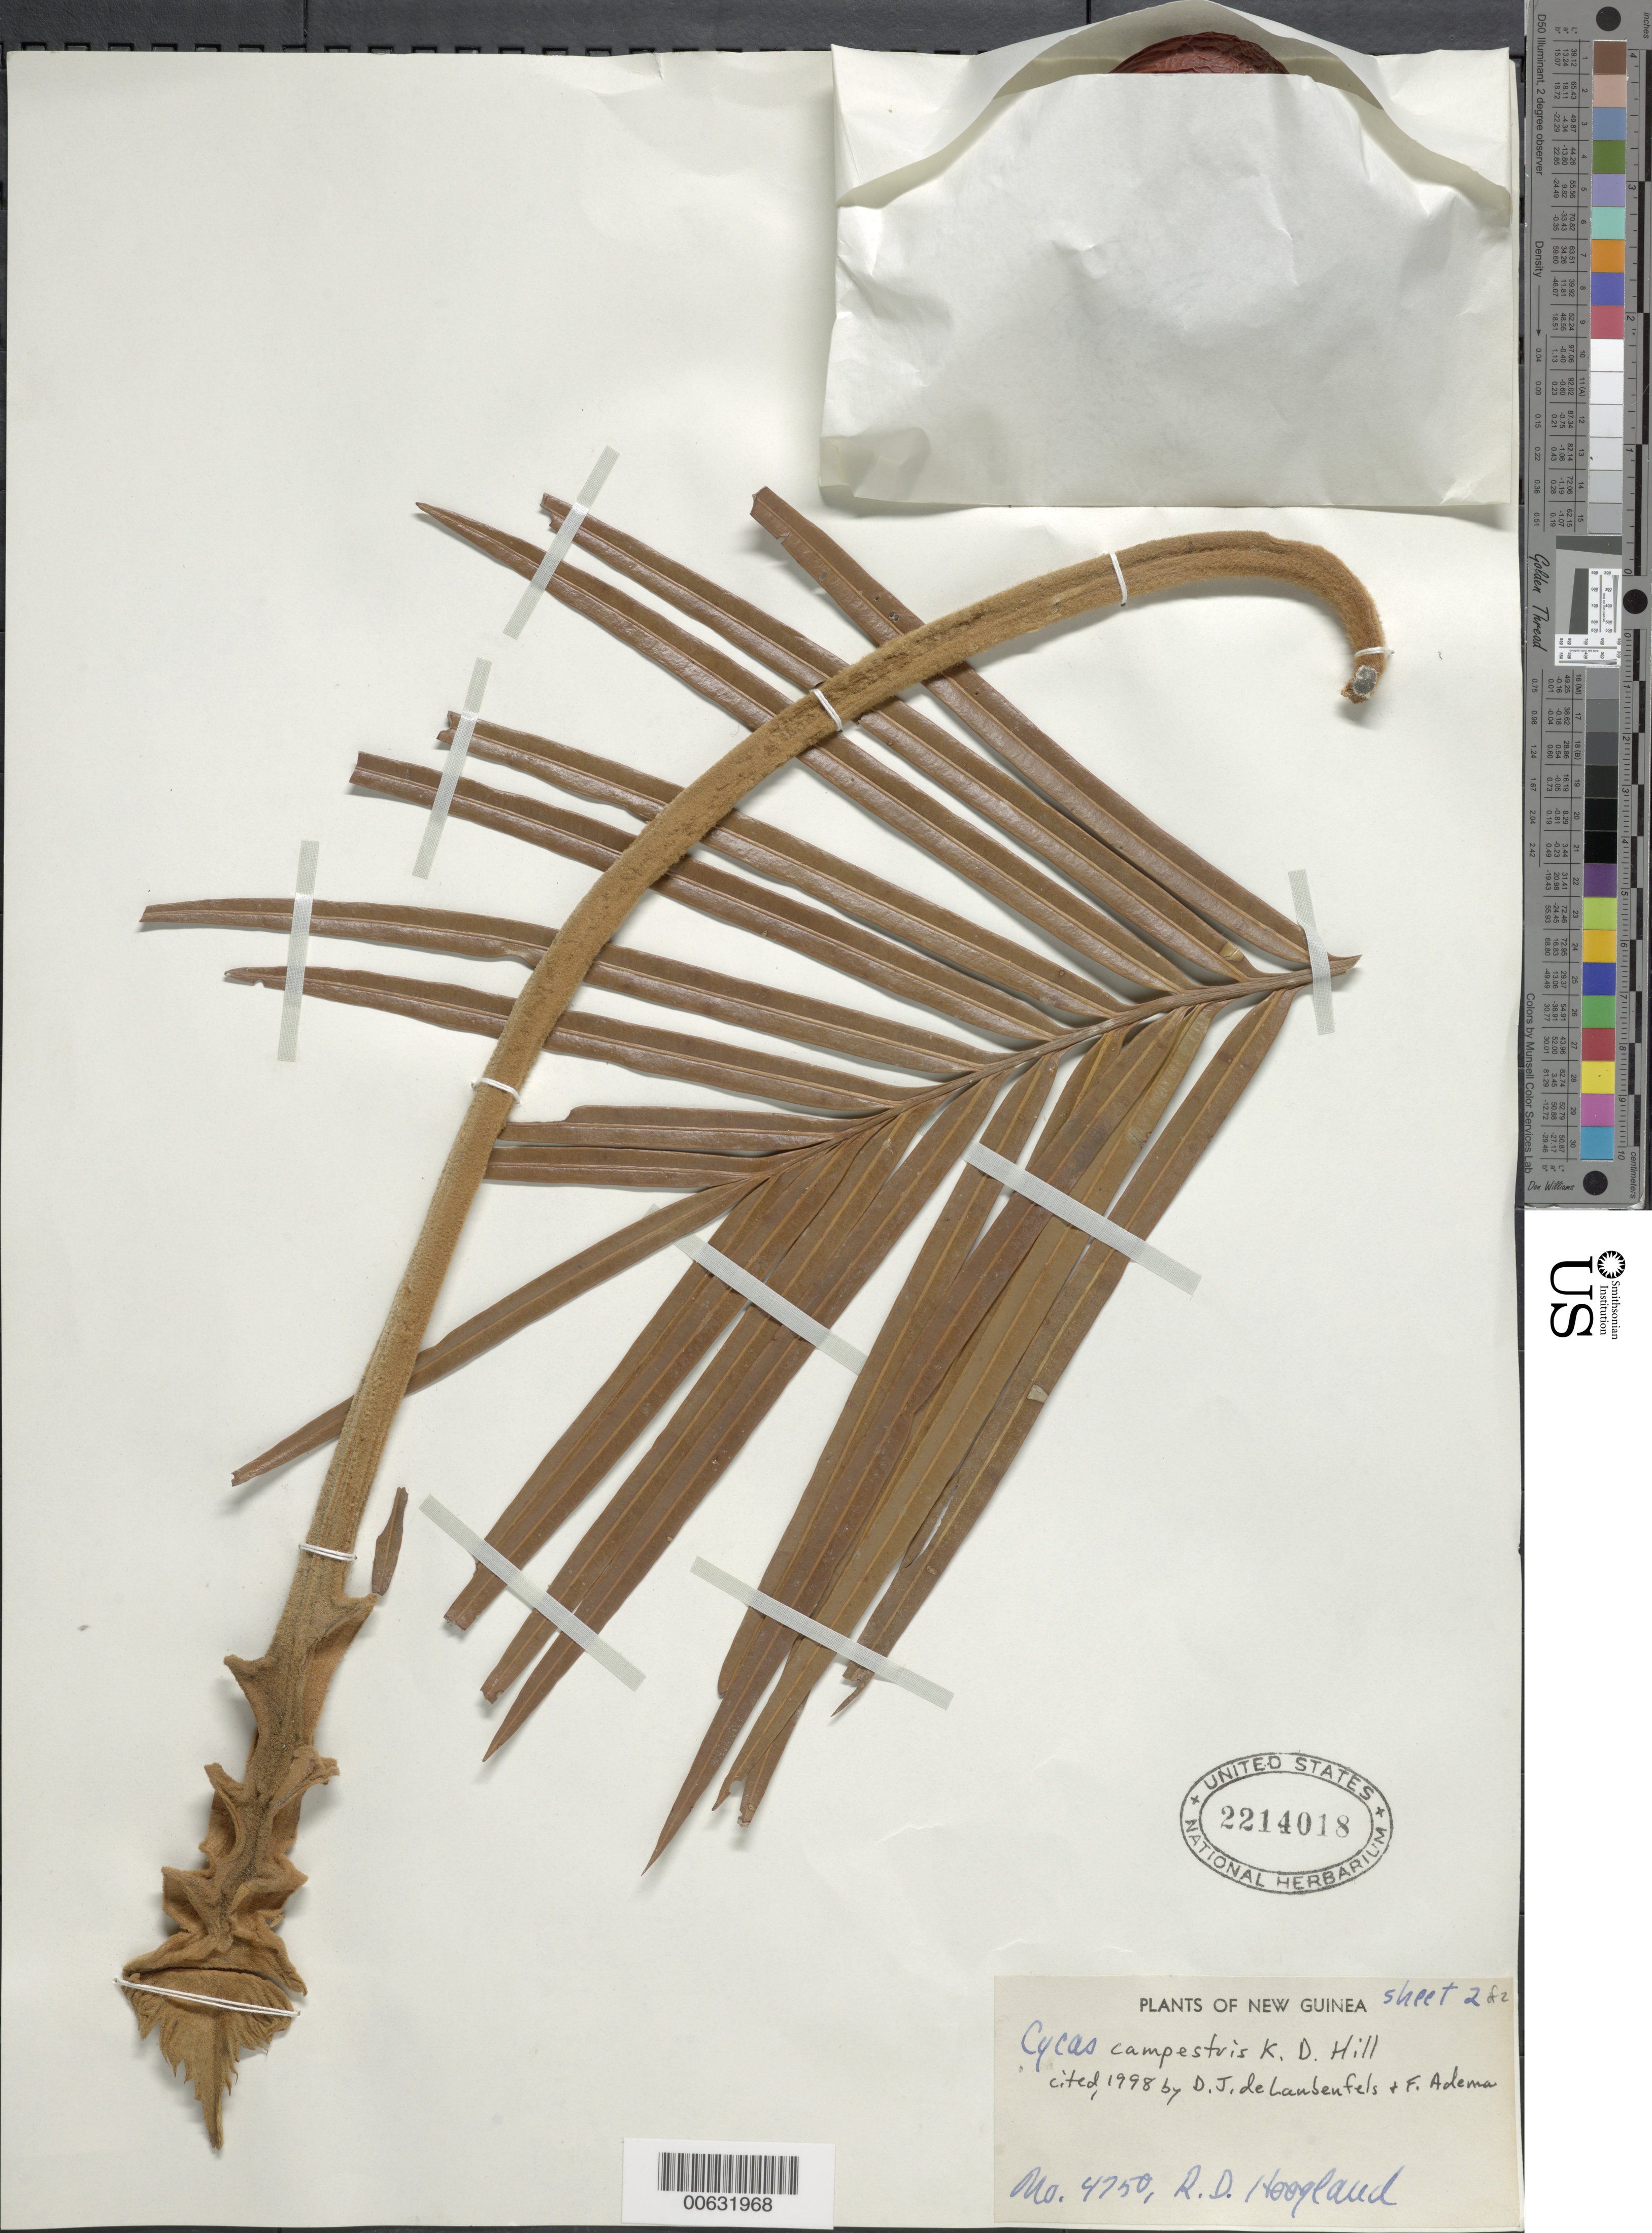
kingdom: Plantae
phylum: Tracheophyta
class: Cycadopsida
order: Cycadales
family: Cycadaceae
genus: Cycas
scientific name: Cycas campestris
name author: K.D. Hill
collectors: R. D. Hoogland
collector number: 4750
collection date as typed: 15 Sep 1954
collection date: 1954-09-15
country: Papua New Guinea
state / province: Milne Bay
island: New Guinea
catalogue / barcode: US 2214018